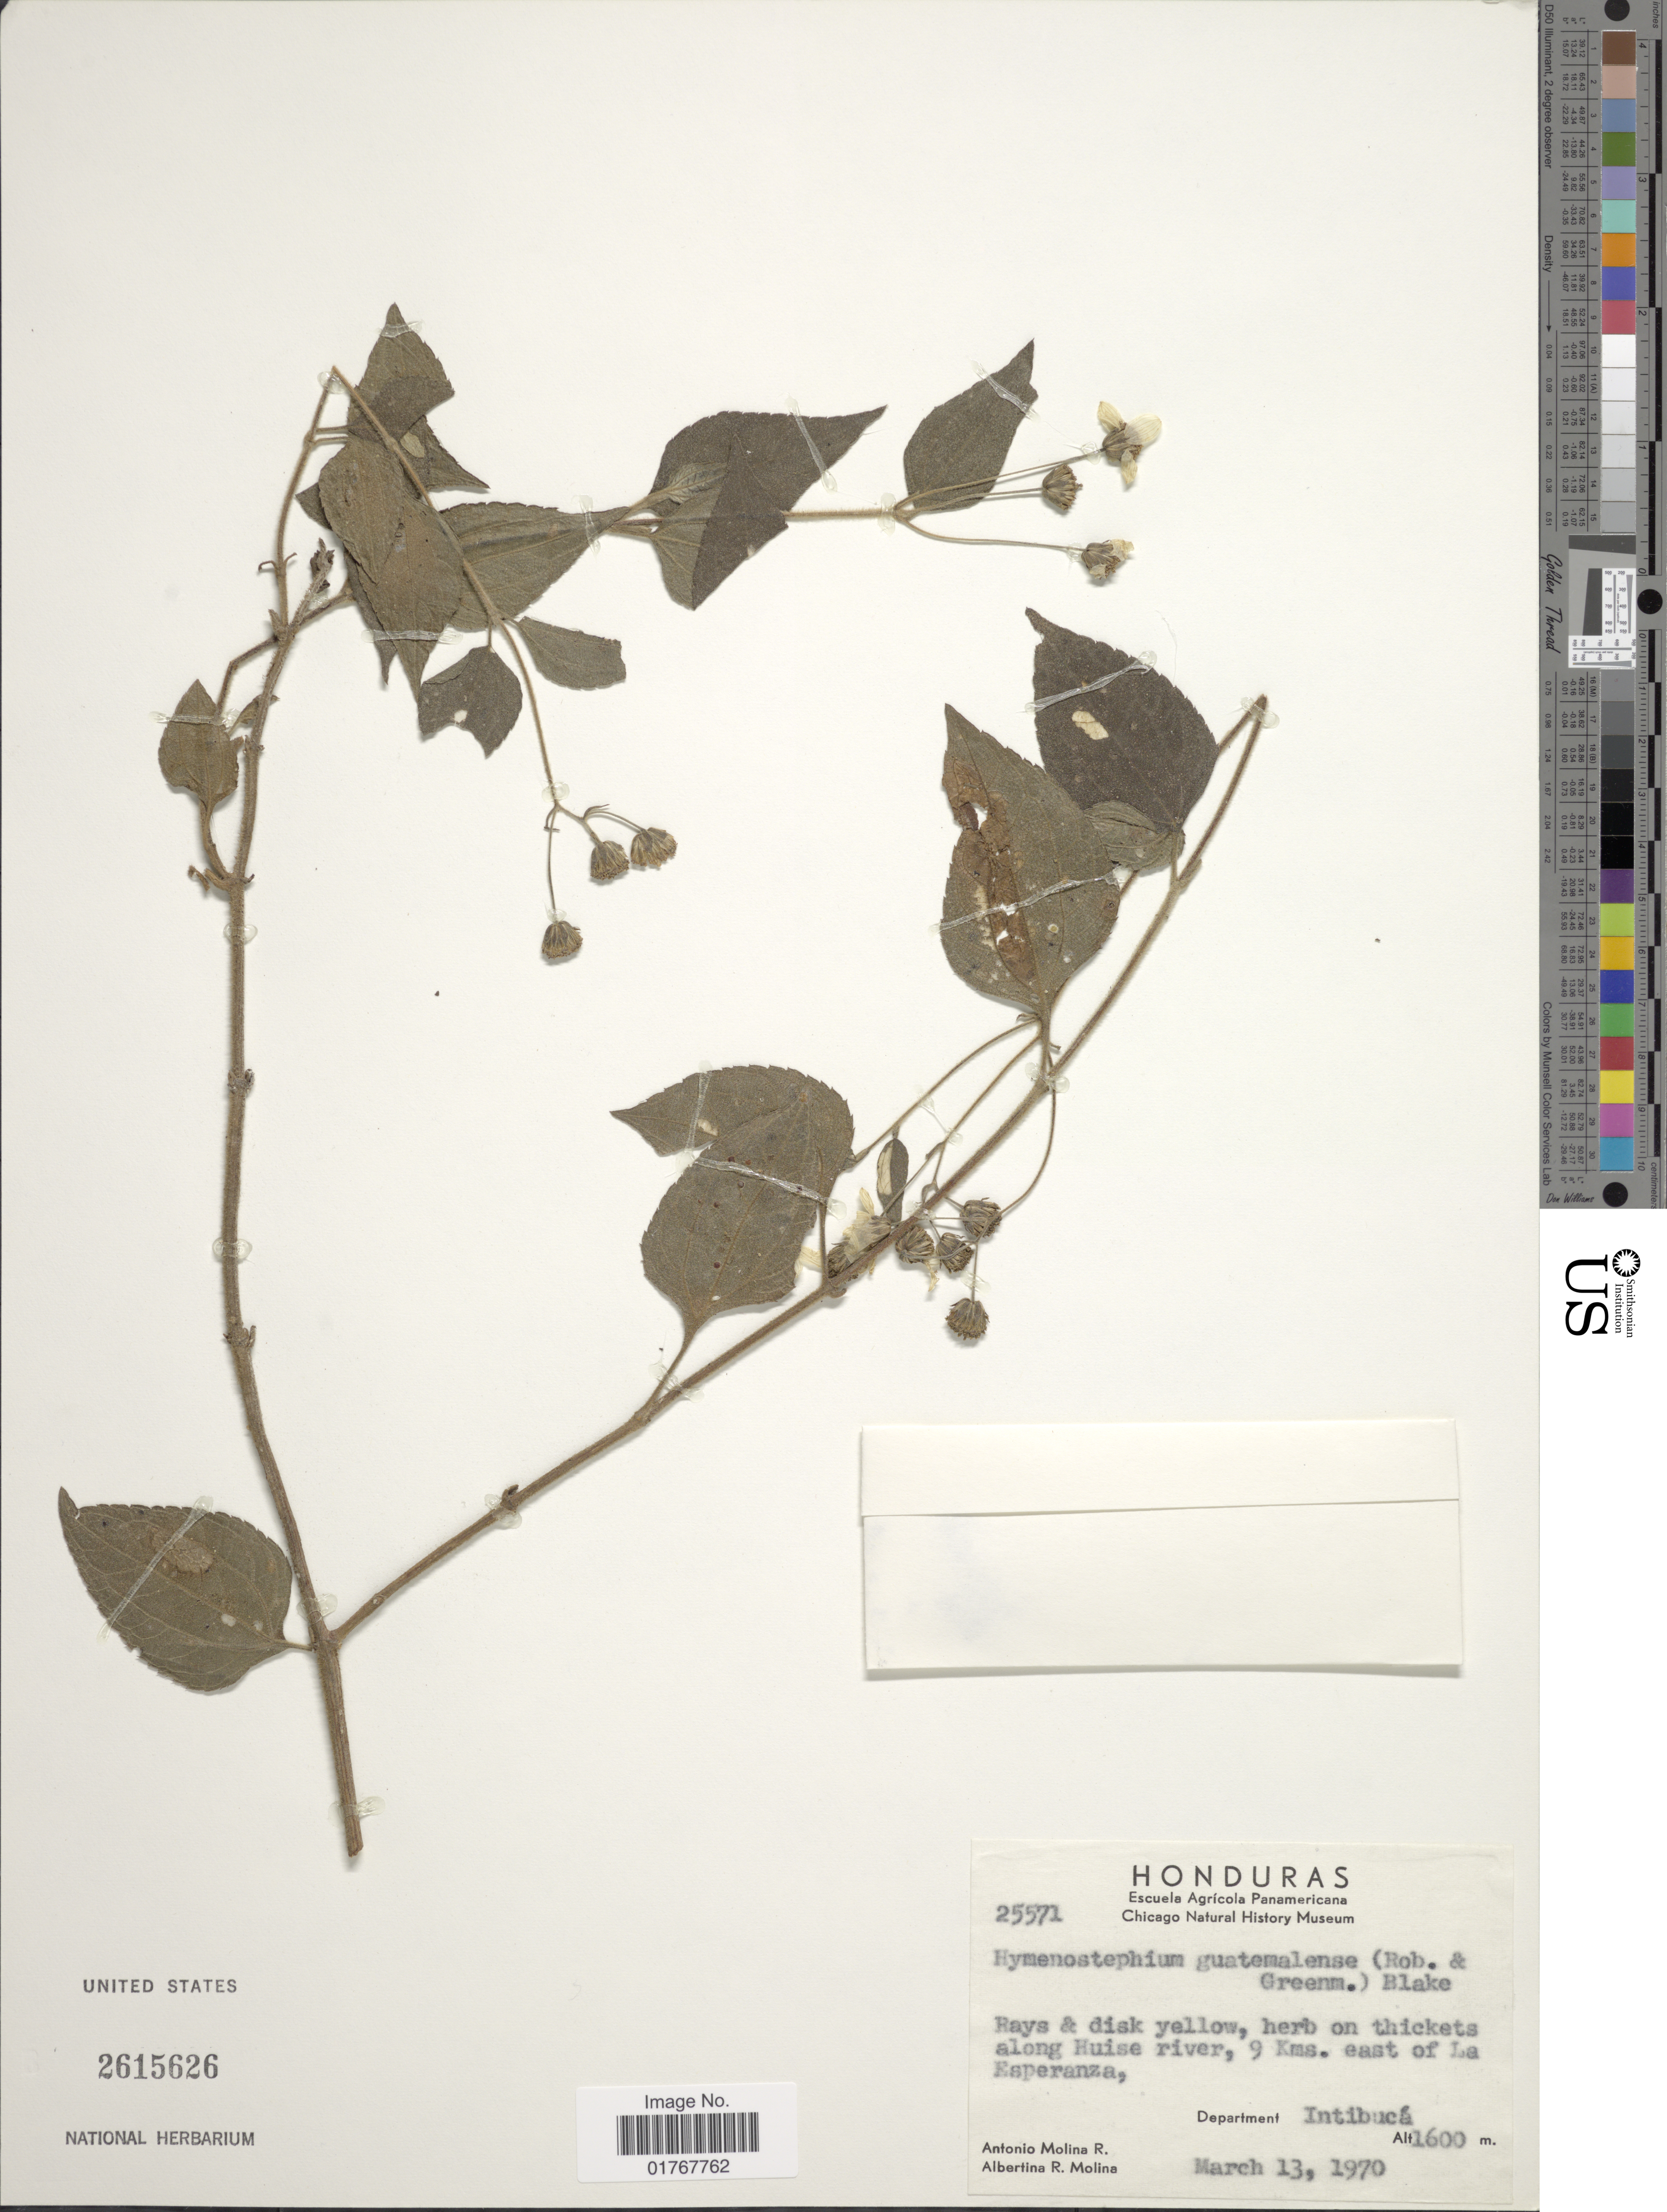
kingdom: Plantae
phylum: Tracheophyta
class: Magnoliopsida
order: Asterales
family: Asteraceae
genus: Viguiera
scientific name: Viguiera cordata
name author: (Hook. & Arn.) D'Arcy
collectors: A. Molina R. & A. R. Molina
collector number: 25571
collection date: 1970-03-13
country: Honduras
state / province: Intibuca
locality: Herb on thickets along Huise river, 9 Kms, east of La Esperanza, Department Intibucá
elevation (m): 1600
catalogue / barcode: US 2615626